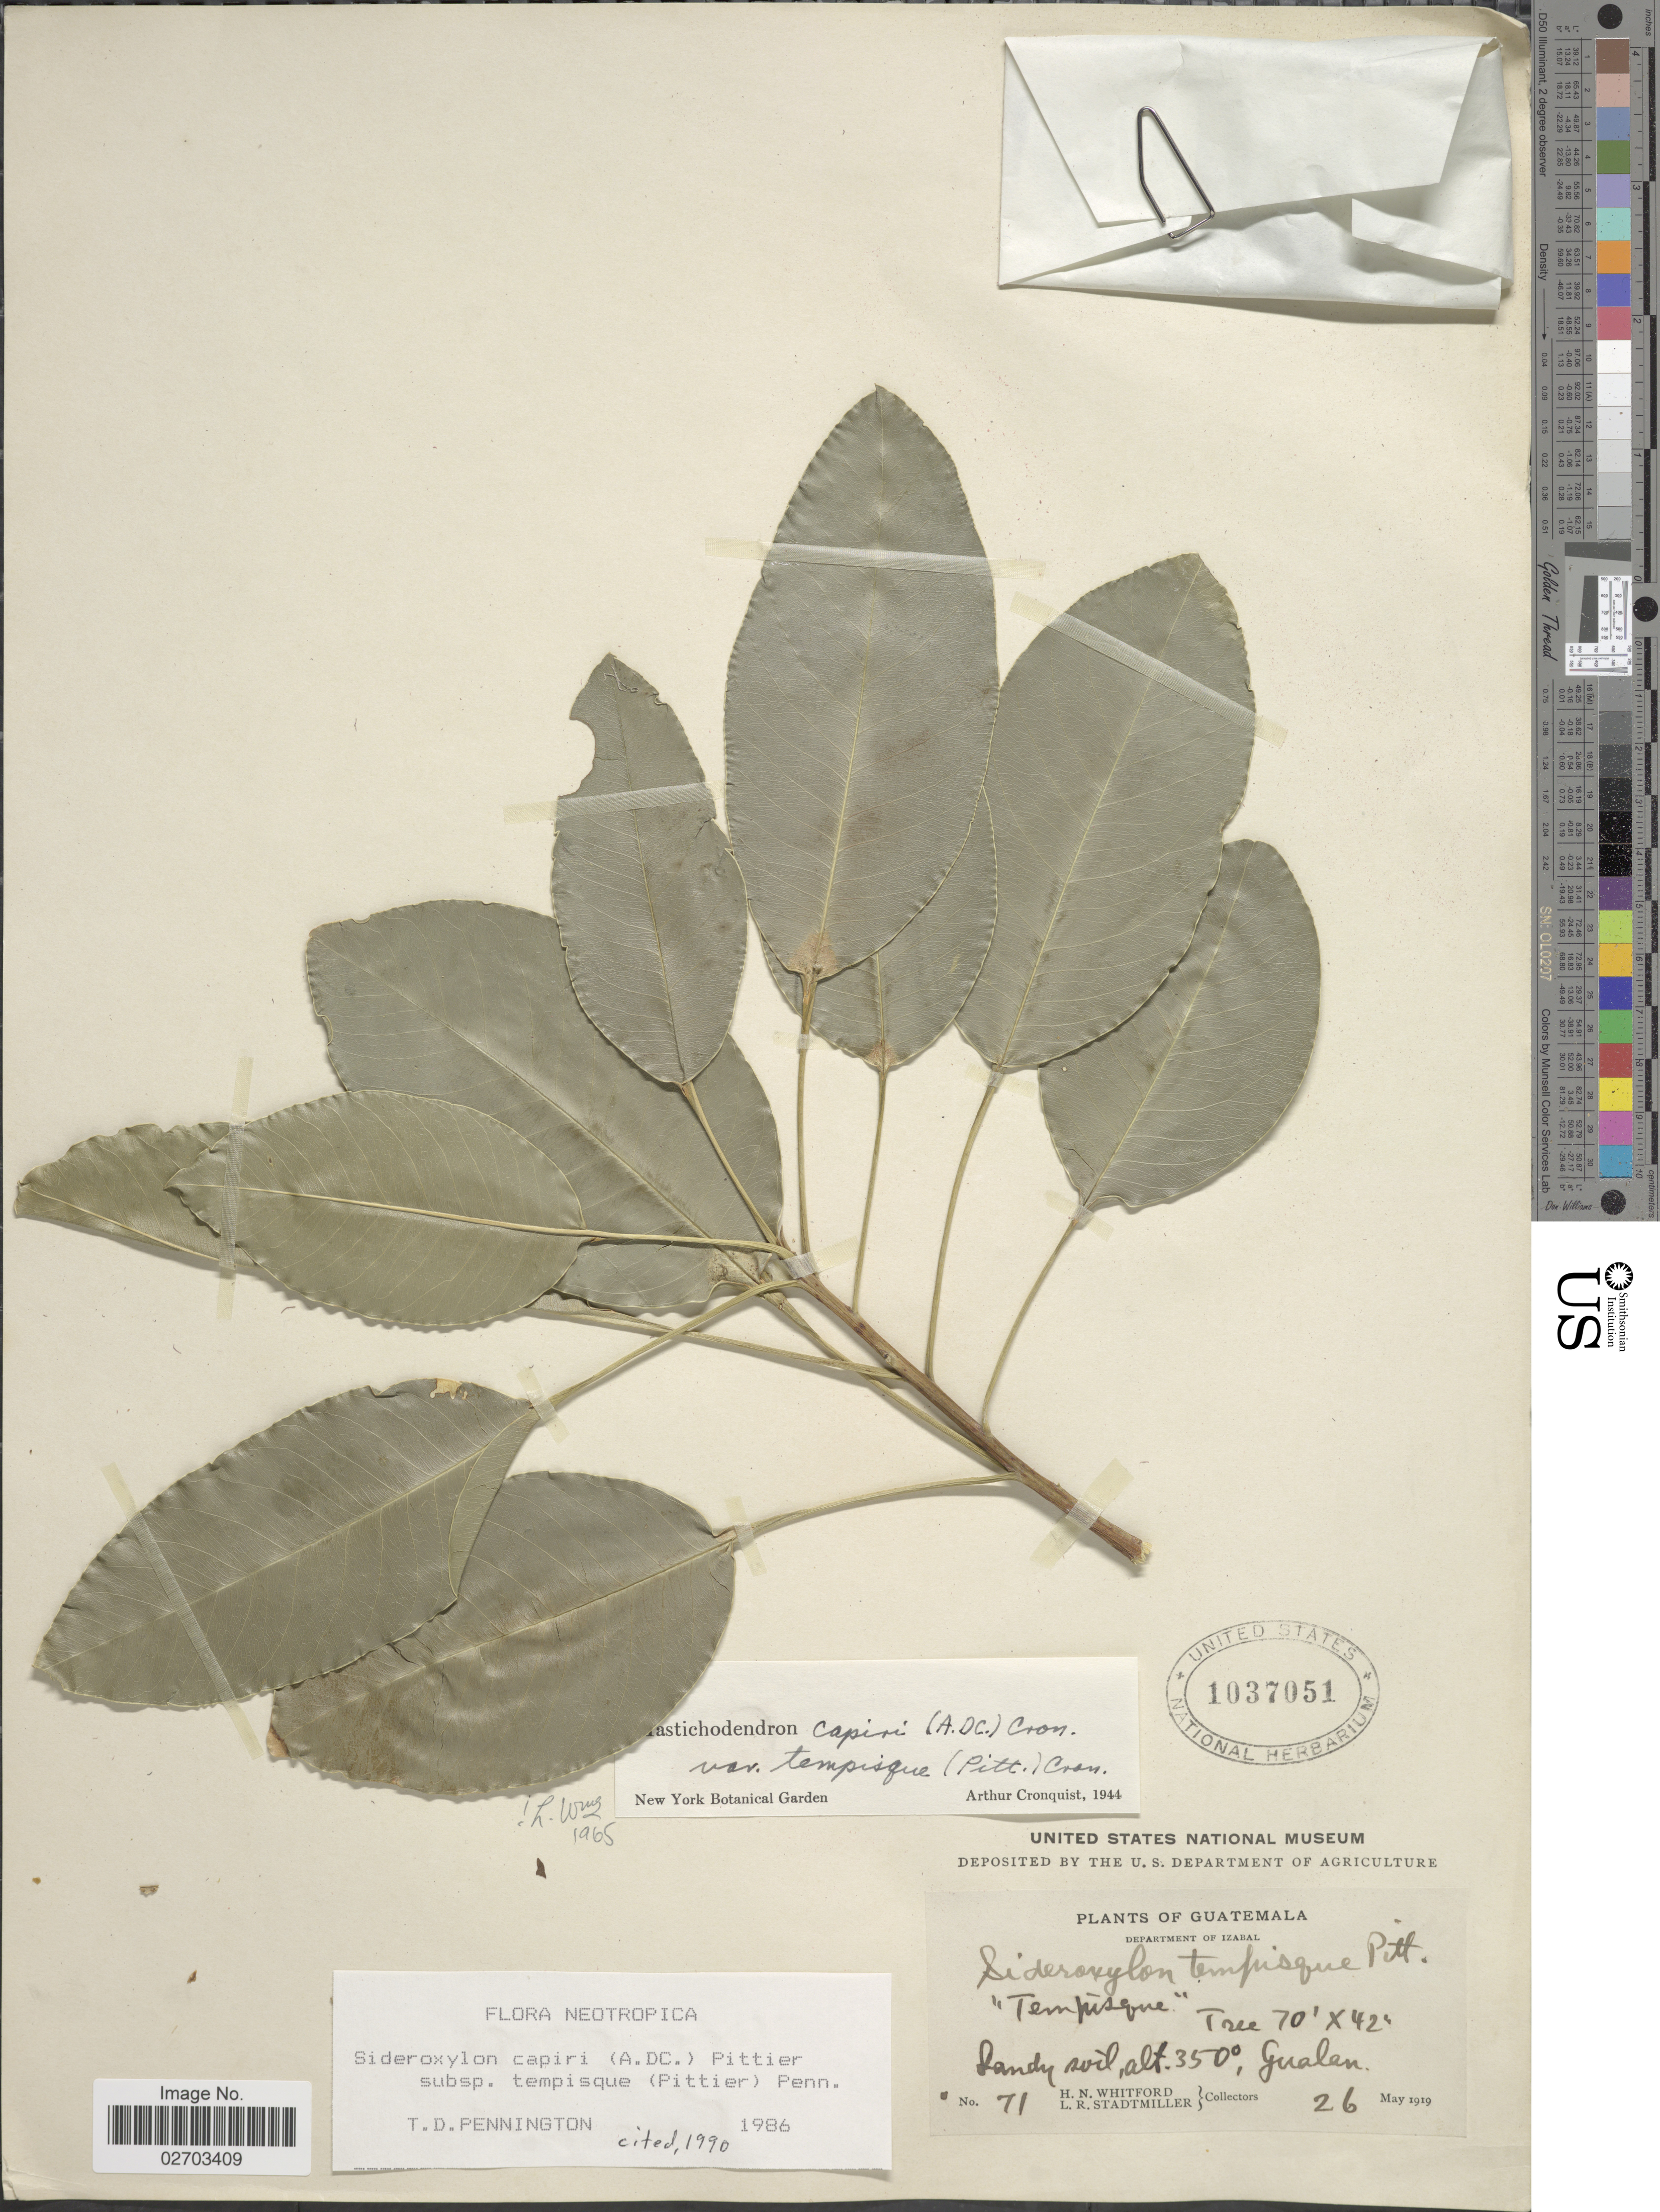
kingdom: Plantae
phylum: Tracheophyta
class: Magnoliopsida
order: Ericales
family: Sapotaceae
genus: Sideroxylon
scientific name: Sideroxylon capiri subsp. tempisque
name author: (Pittier) T.D. Penn.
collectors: H. N. Whitford & L. Stadtmiller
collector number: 71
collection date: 1919-05-26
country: Guatemala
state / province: Izabal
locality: Gualan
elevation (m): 107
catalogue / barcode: US 1037051